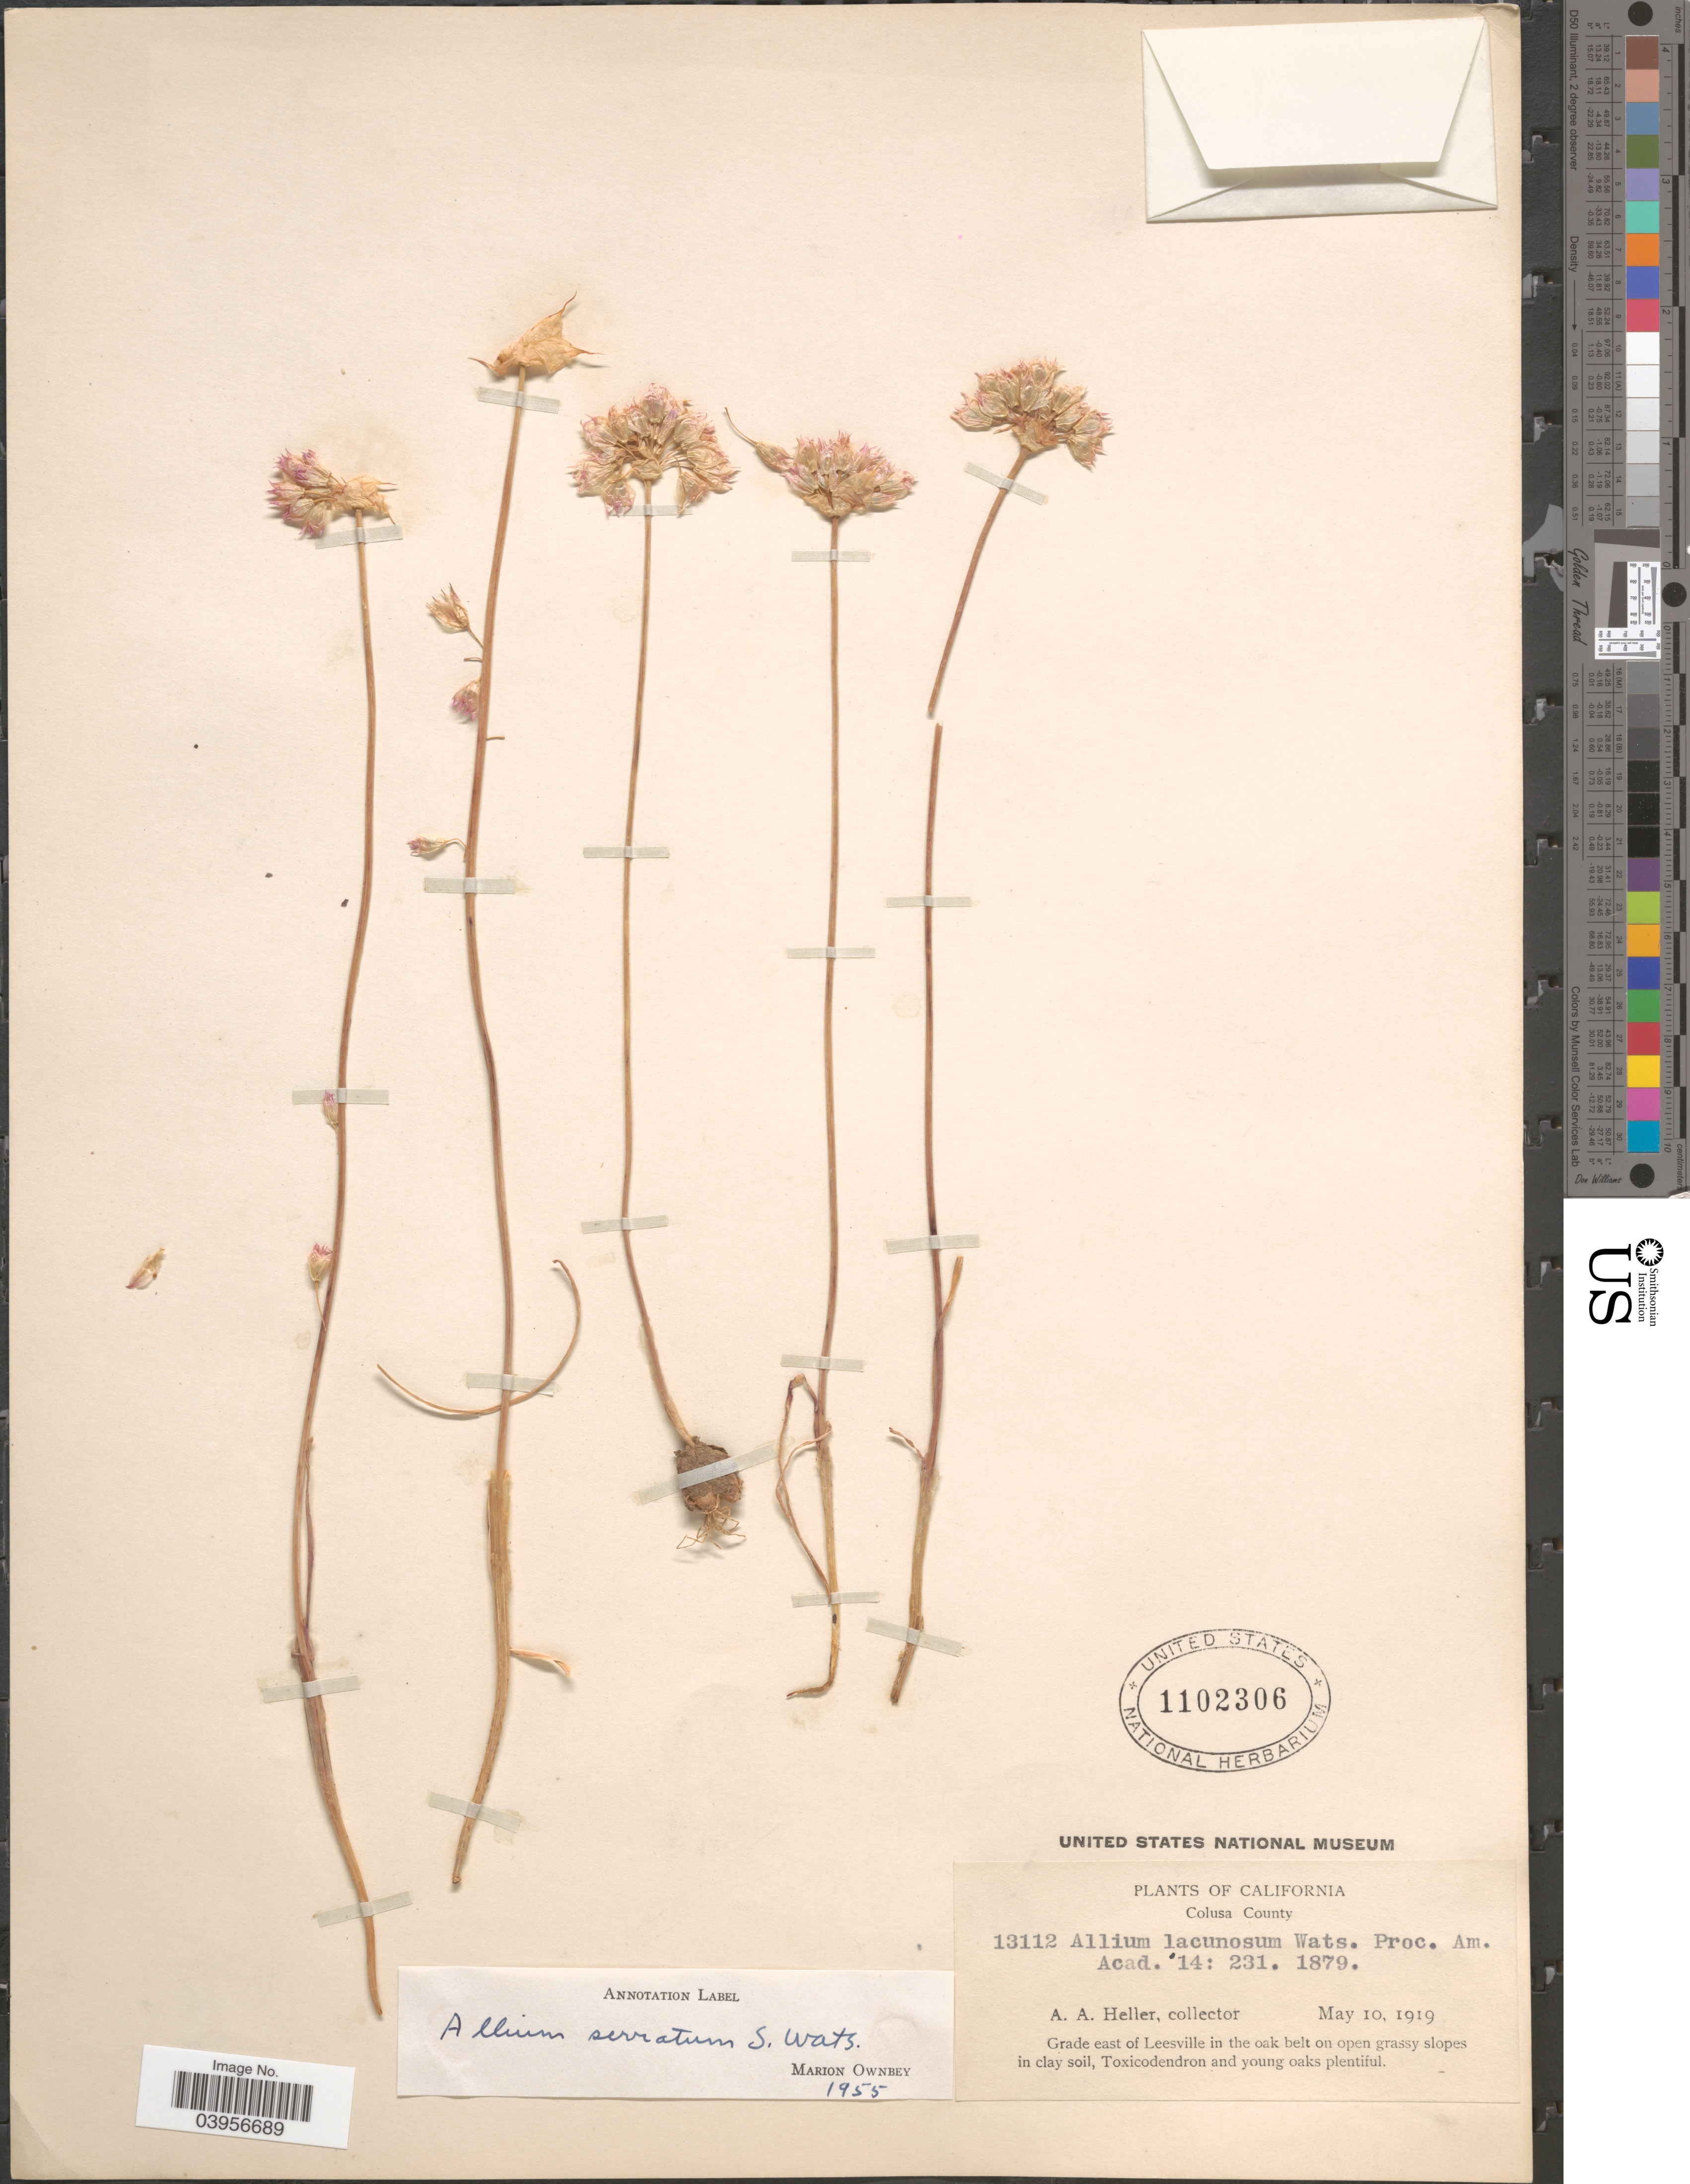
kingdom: Plantae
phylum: Tracheophyta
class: Liliopsida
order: Asparagales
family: Amaryllidaceae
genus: Allium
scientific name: Allium serratum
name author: S. Watson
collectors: A. A. Heller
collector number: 13112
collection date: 1919-05-10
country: United States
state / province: California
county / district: Colusa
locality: Colusa County. Grade east of Leesville in the oak belt on open grassy slopes in clay soil.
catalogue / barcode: US 1102306